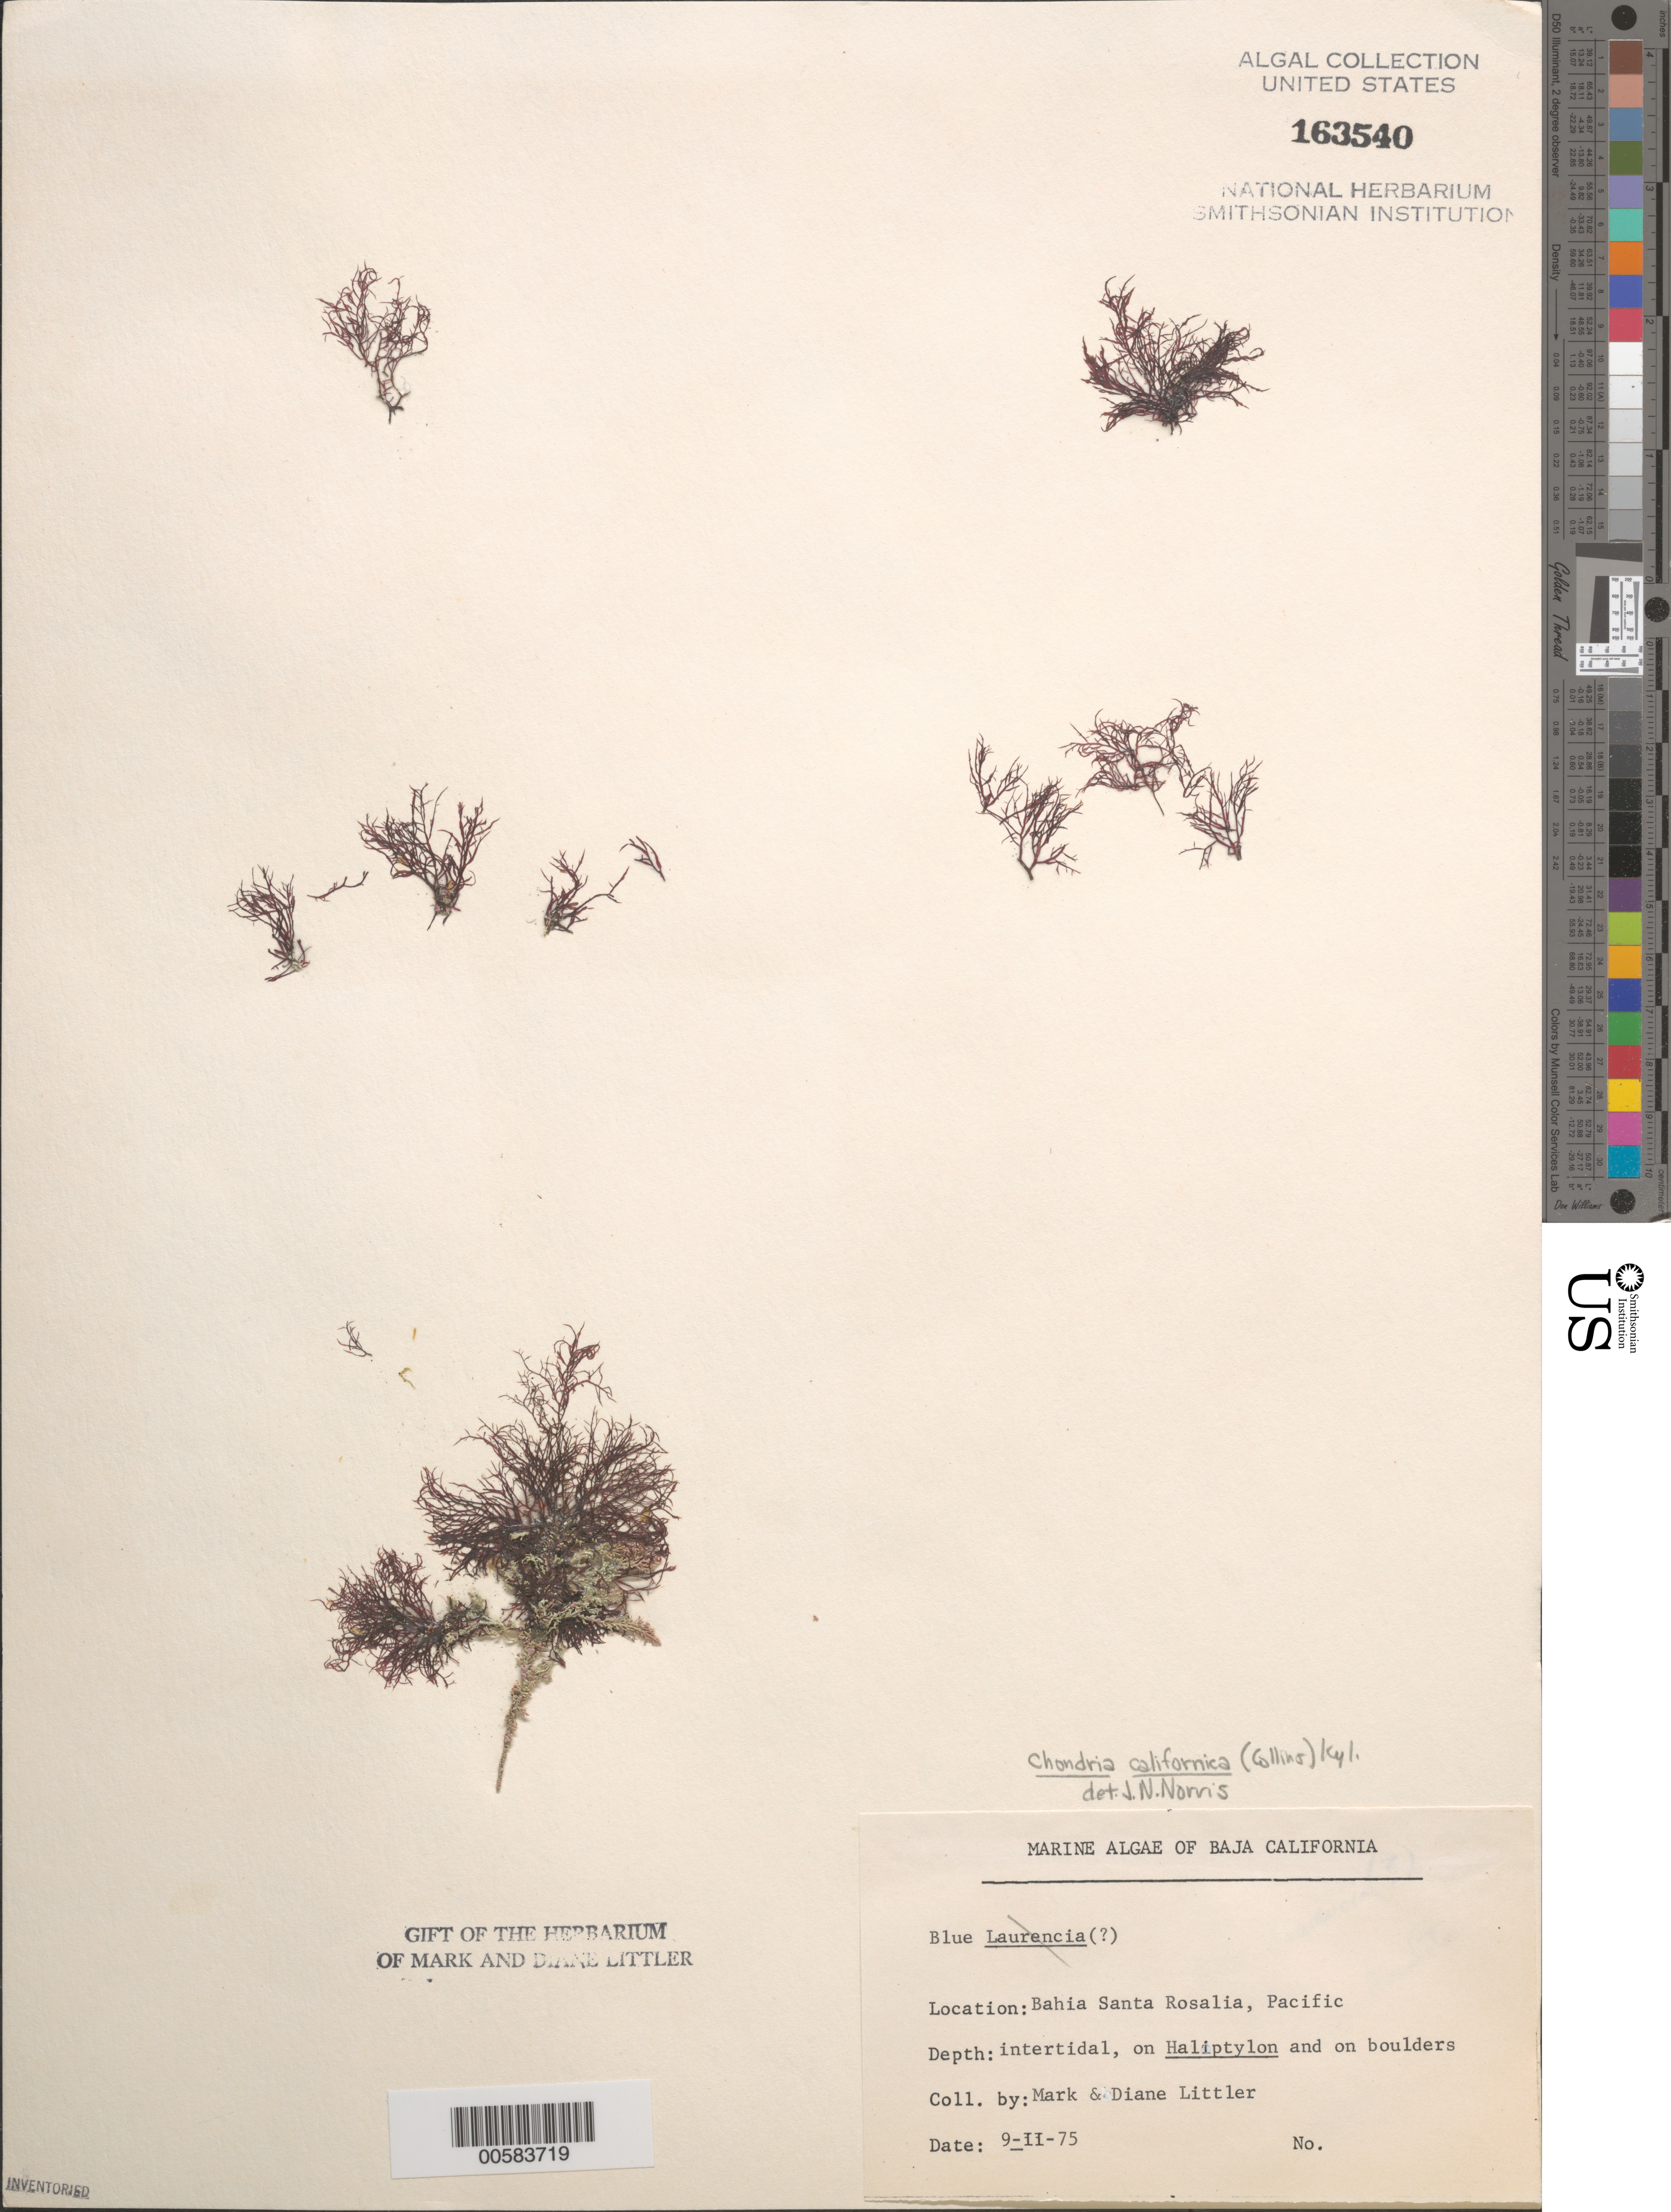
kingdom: Plantae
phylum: Rhodophyta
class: Florideophyceae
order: Ceramiales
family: Rhodomelaceae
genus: Chondria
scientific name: Chondria acrorhizophora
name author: Setch. & N.L. Gardner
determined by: Algae name updating Project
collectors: M. M. Littler & D. S. Littler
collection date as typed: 09 Feb 1975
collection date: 1975-02-09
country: Mexico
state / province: Baja California Sur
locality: Bahia Santa Rosalia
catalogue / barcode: US 163540